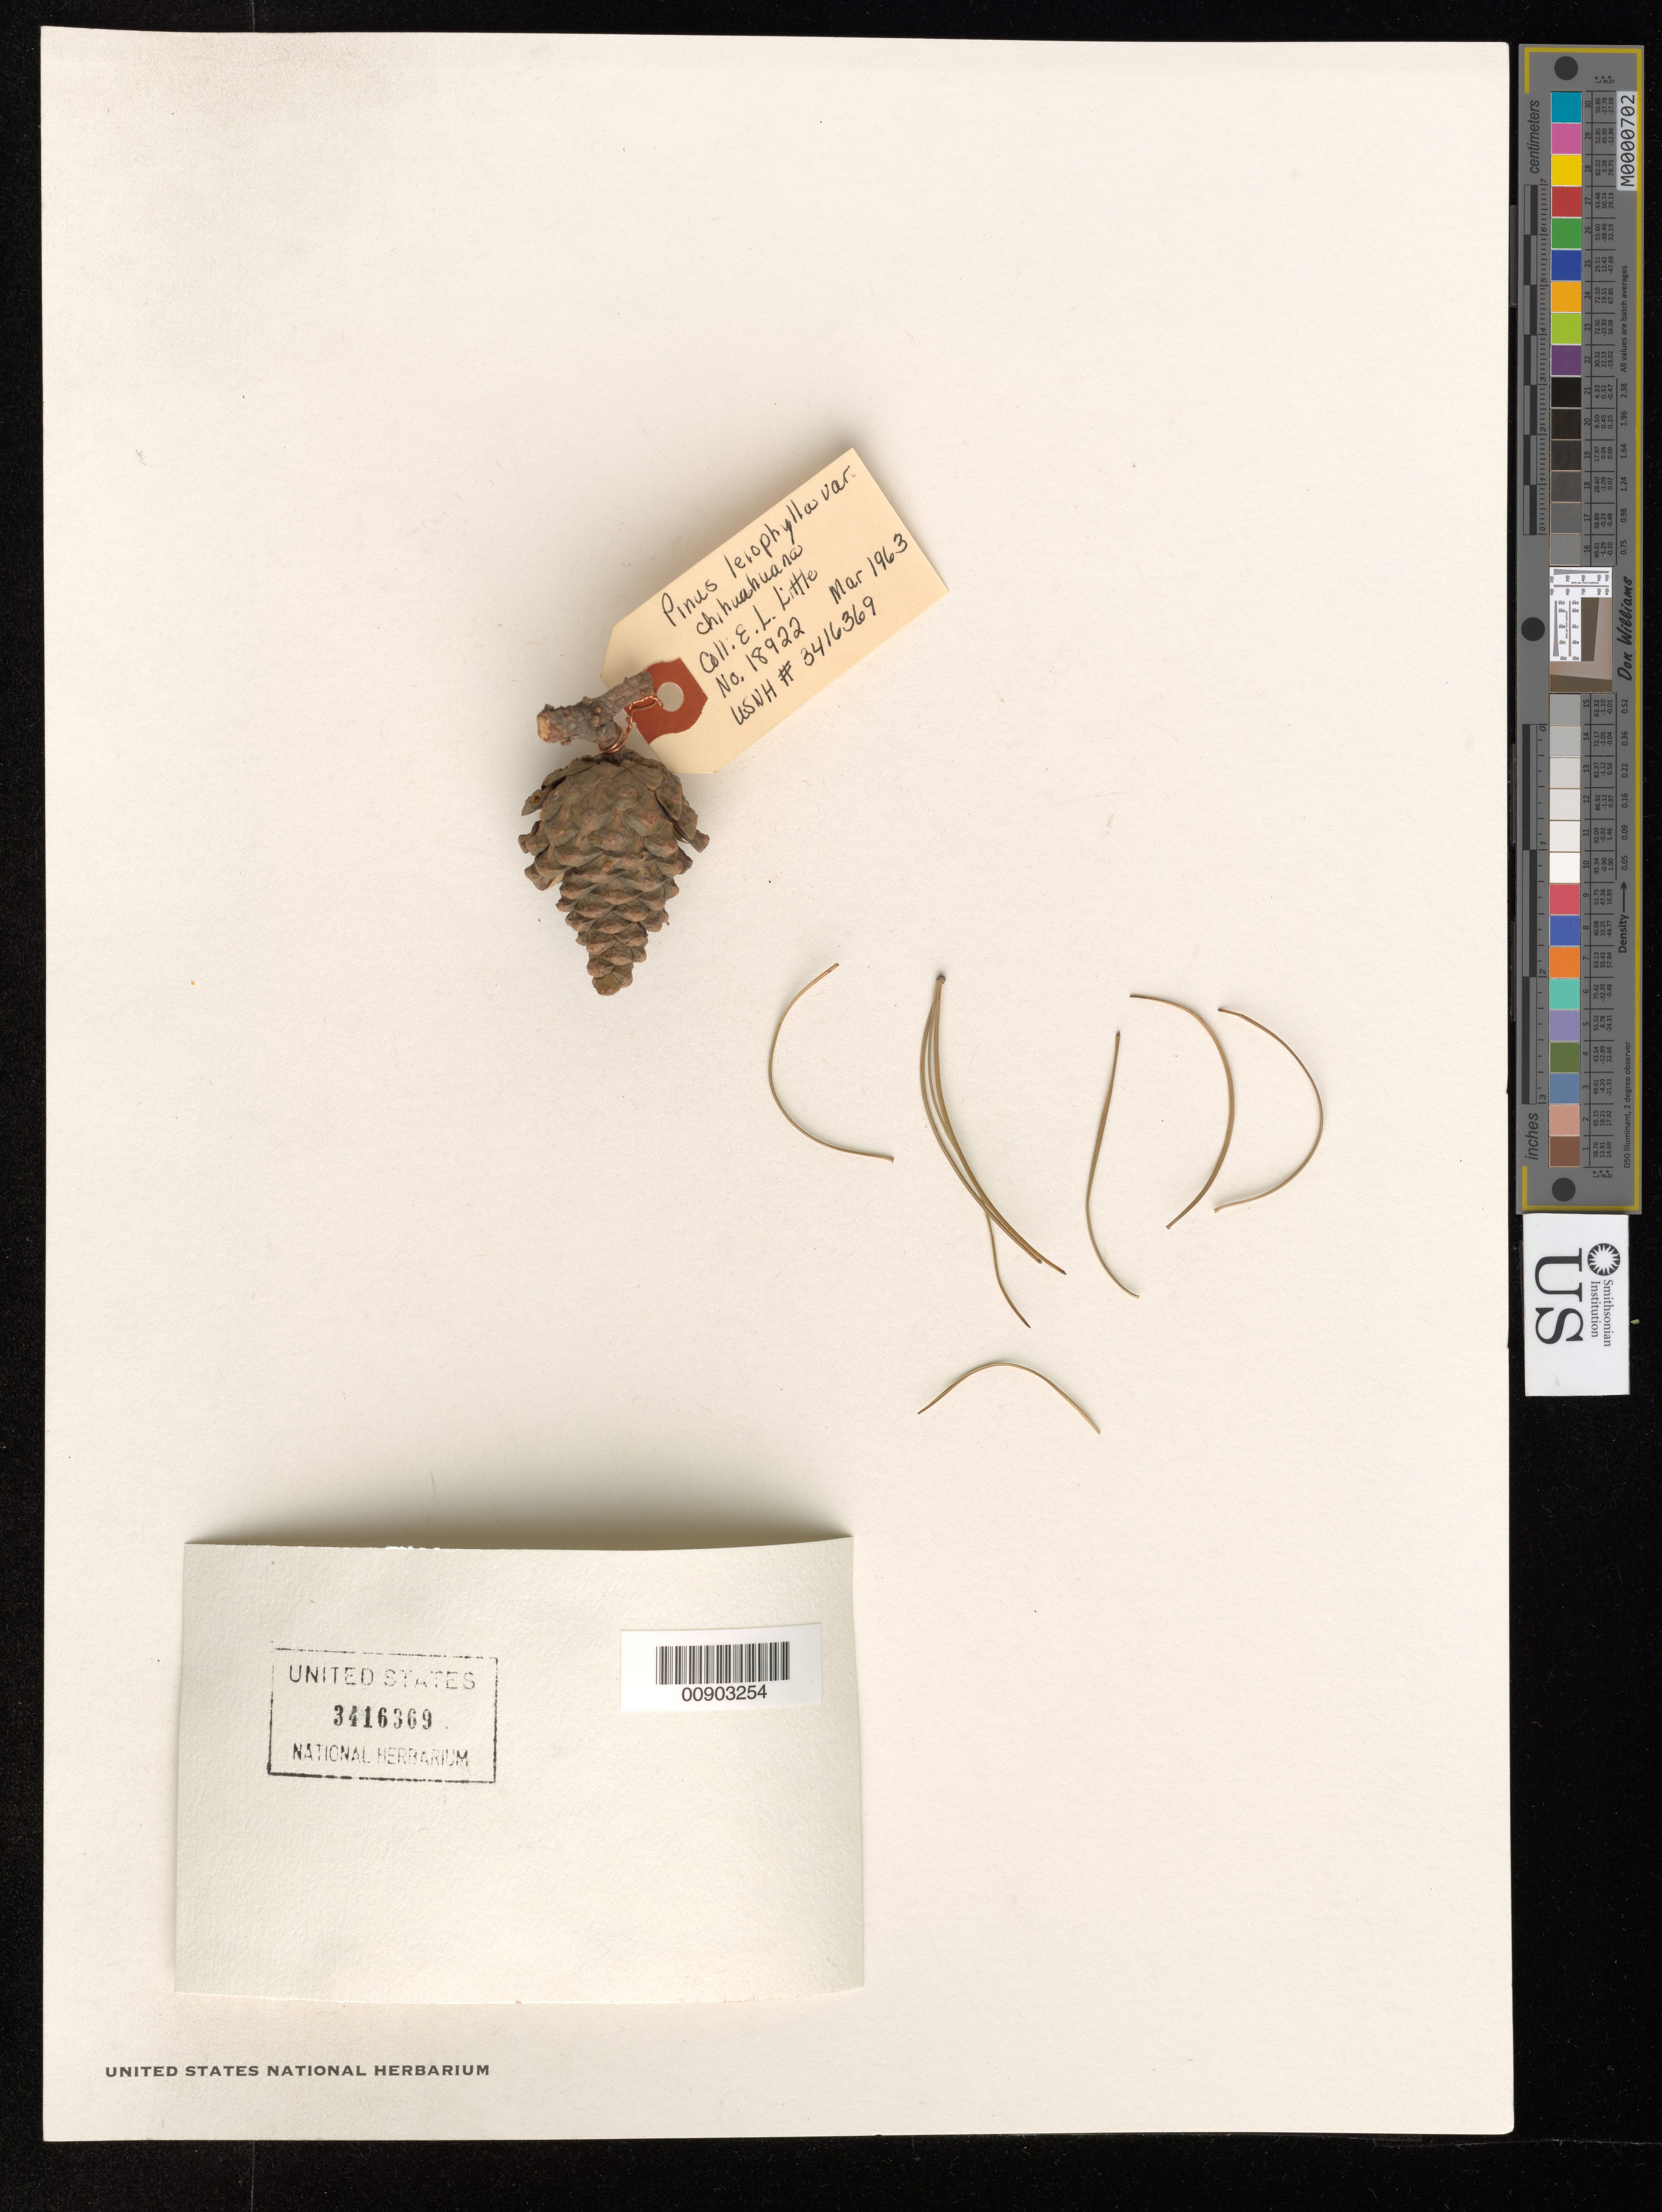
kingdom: Plantae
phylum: Tracheophyta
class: Pinopsida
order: Pinales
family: Pinaceae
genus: Pinus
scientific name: Pinus leiophylla var. chihuahuana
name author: (Engelm.) Shaw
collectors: E. L. Little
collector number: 18922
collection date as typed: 20 Mar 1963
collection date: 1963-03-20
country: Mexico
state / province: Chihuahua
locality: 82 mi. W of Hidalgo del Parral, Chihuahua.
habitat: Pinus-Quercus forest. Slope nearly level. Assoc.: Pinus ponderosa, P. strobiformis, Quercus.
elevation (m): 2957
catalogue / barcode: US 3416369